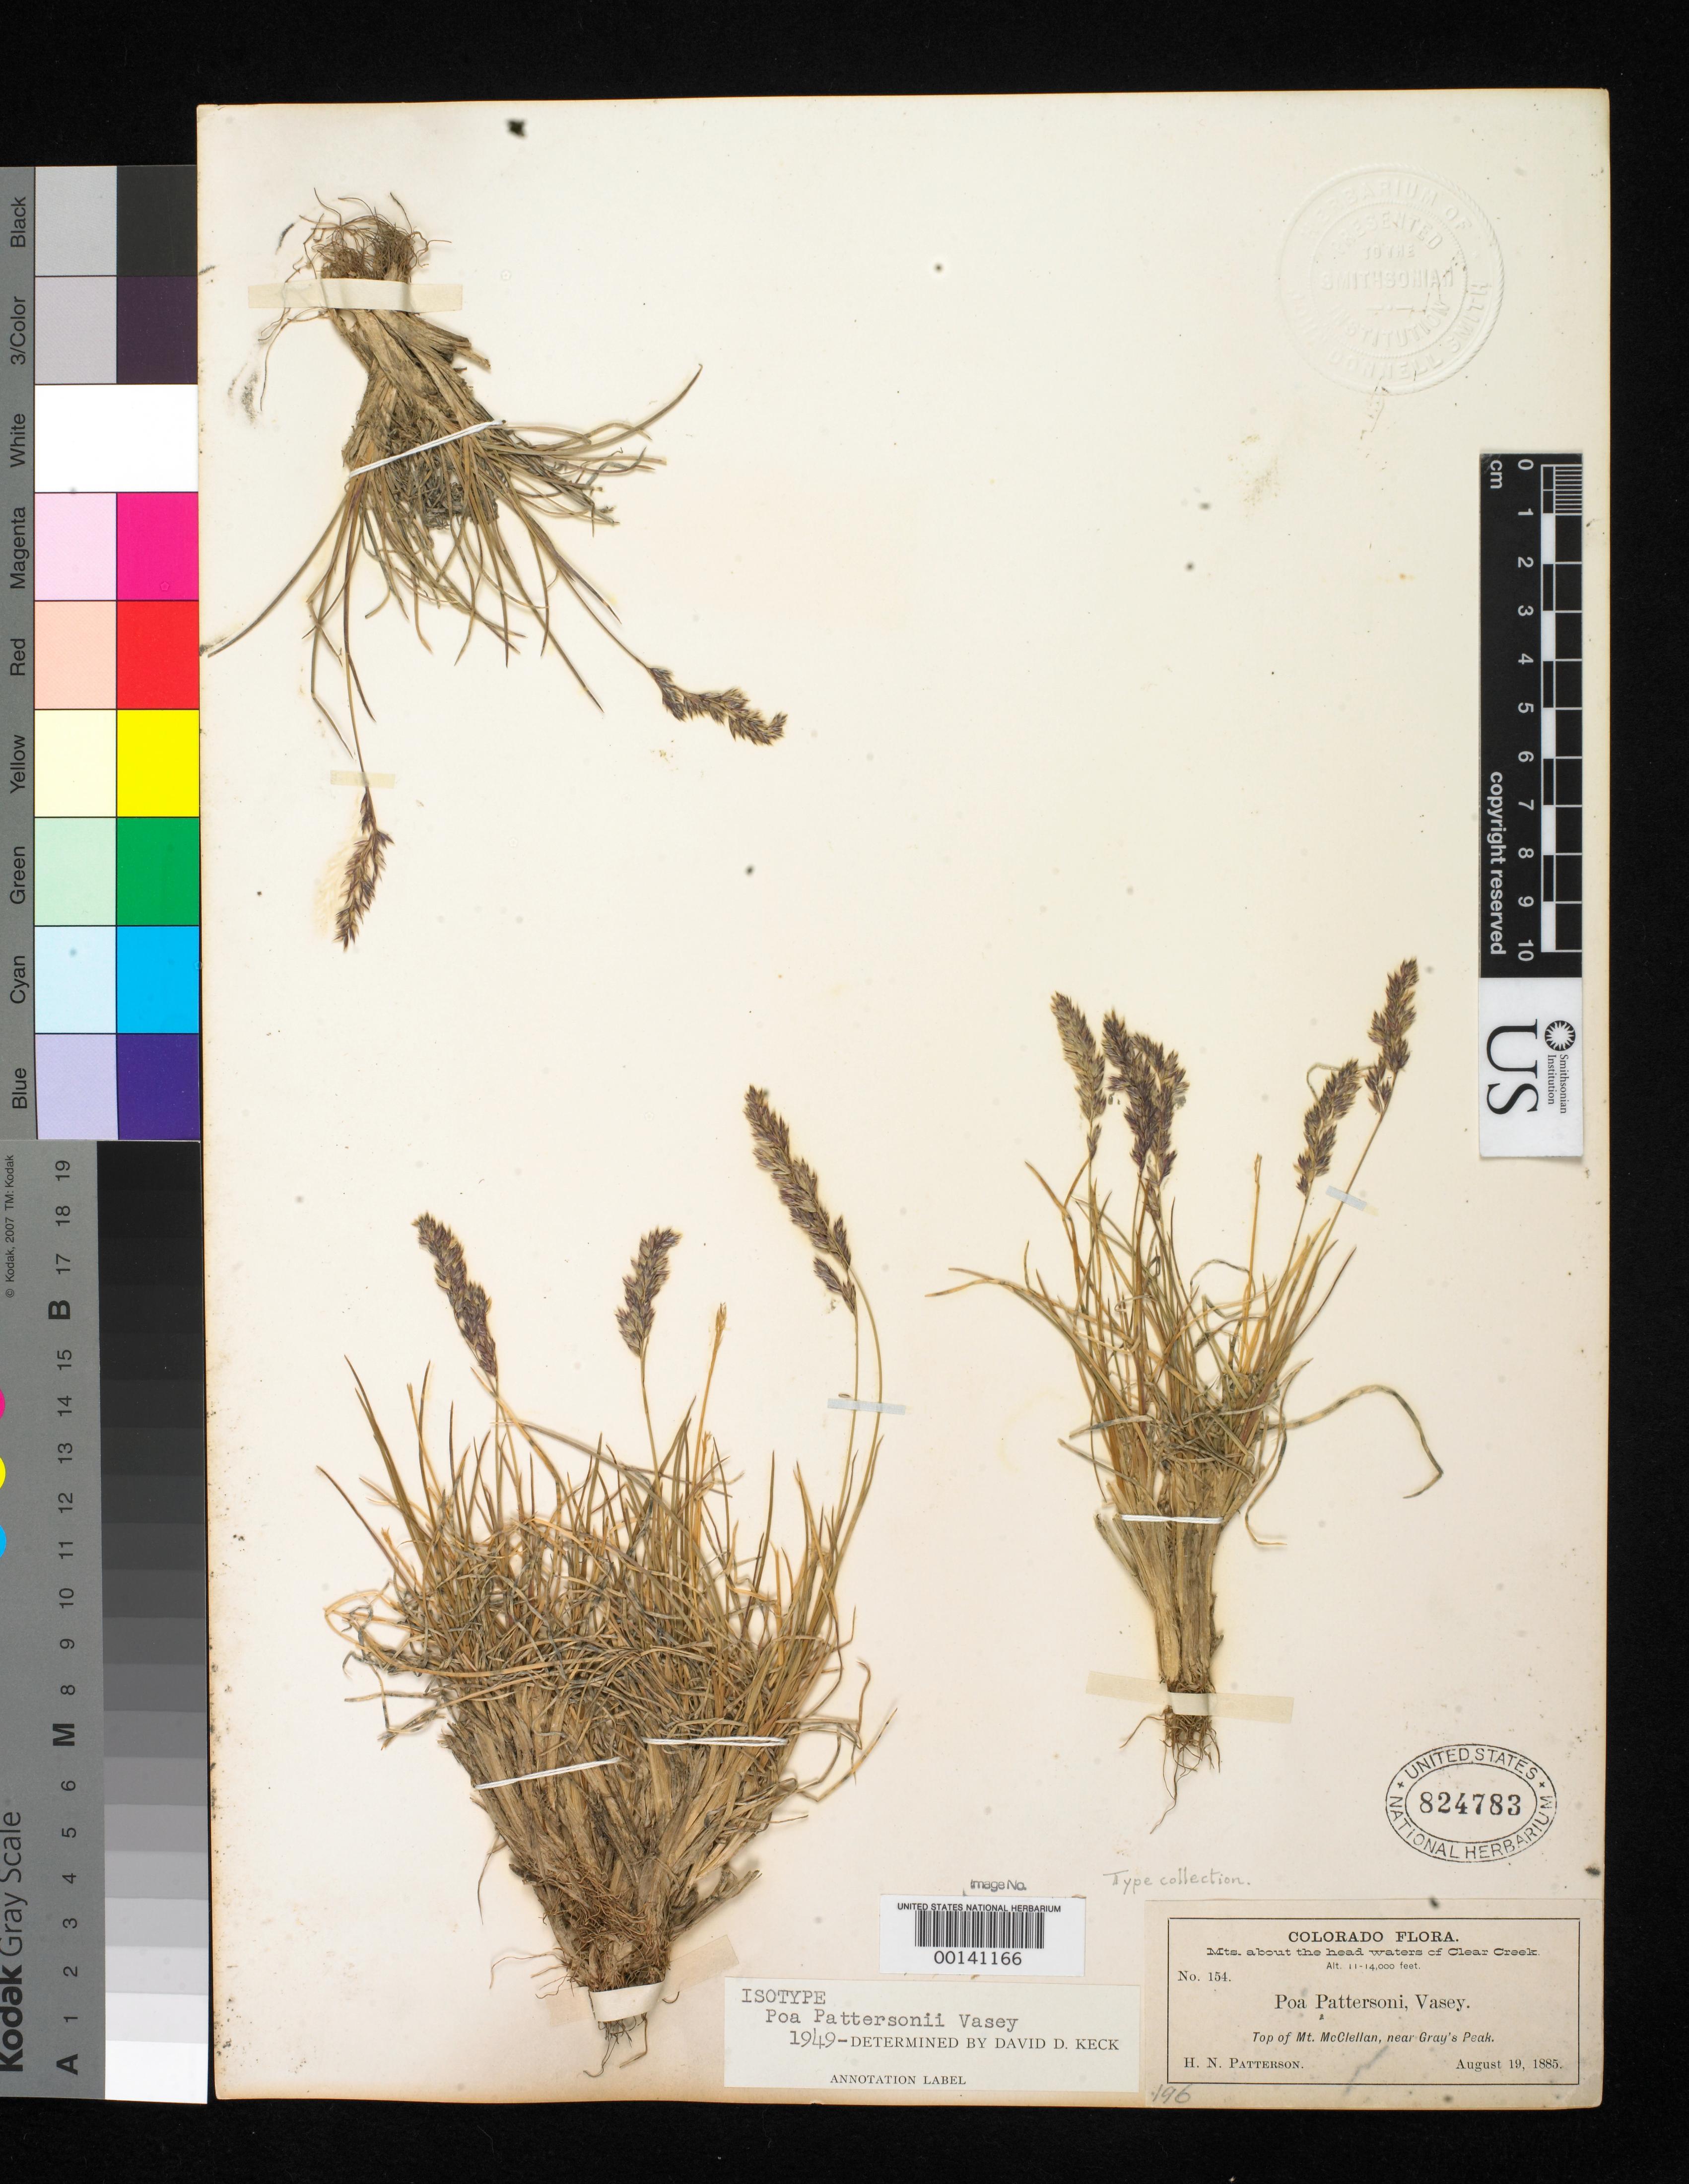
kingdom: Plantae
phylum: Tracheophyta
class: Liliopsida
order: Poales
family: Poaceae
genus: Poa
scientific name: Poa pattersoni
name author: Vasey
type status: Isotype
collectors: H. N. Patterson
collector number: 154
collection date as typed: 19 Aug 1885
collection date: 1885-08-19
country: United States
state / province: Colorado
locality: Top of Mt. McClellan near Gray's Peak.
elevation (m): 3353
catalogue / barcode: US 824783